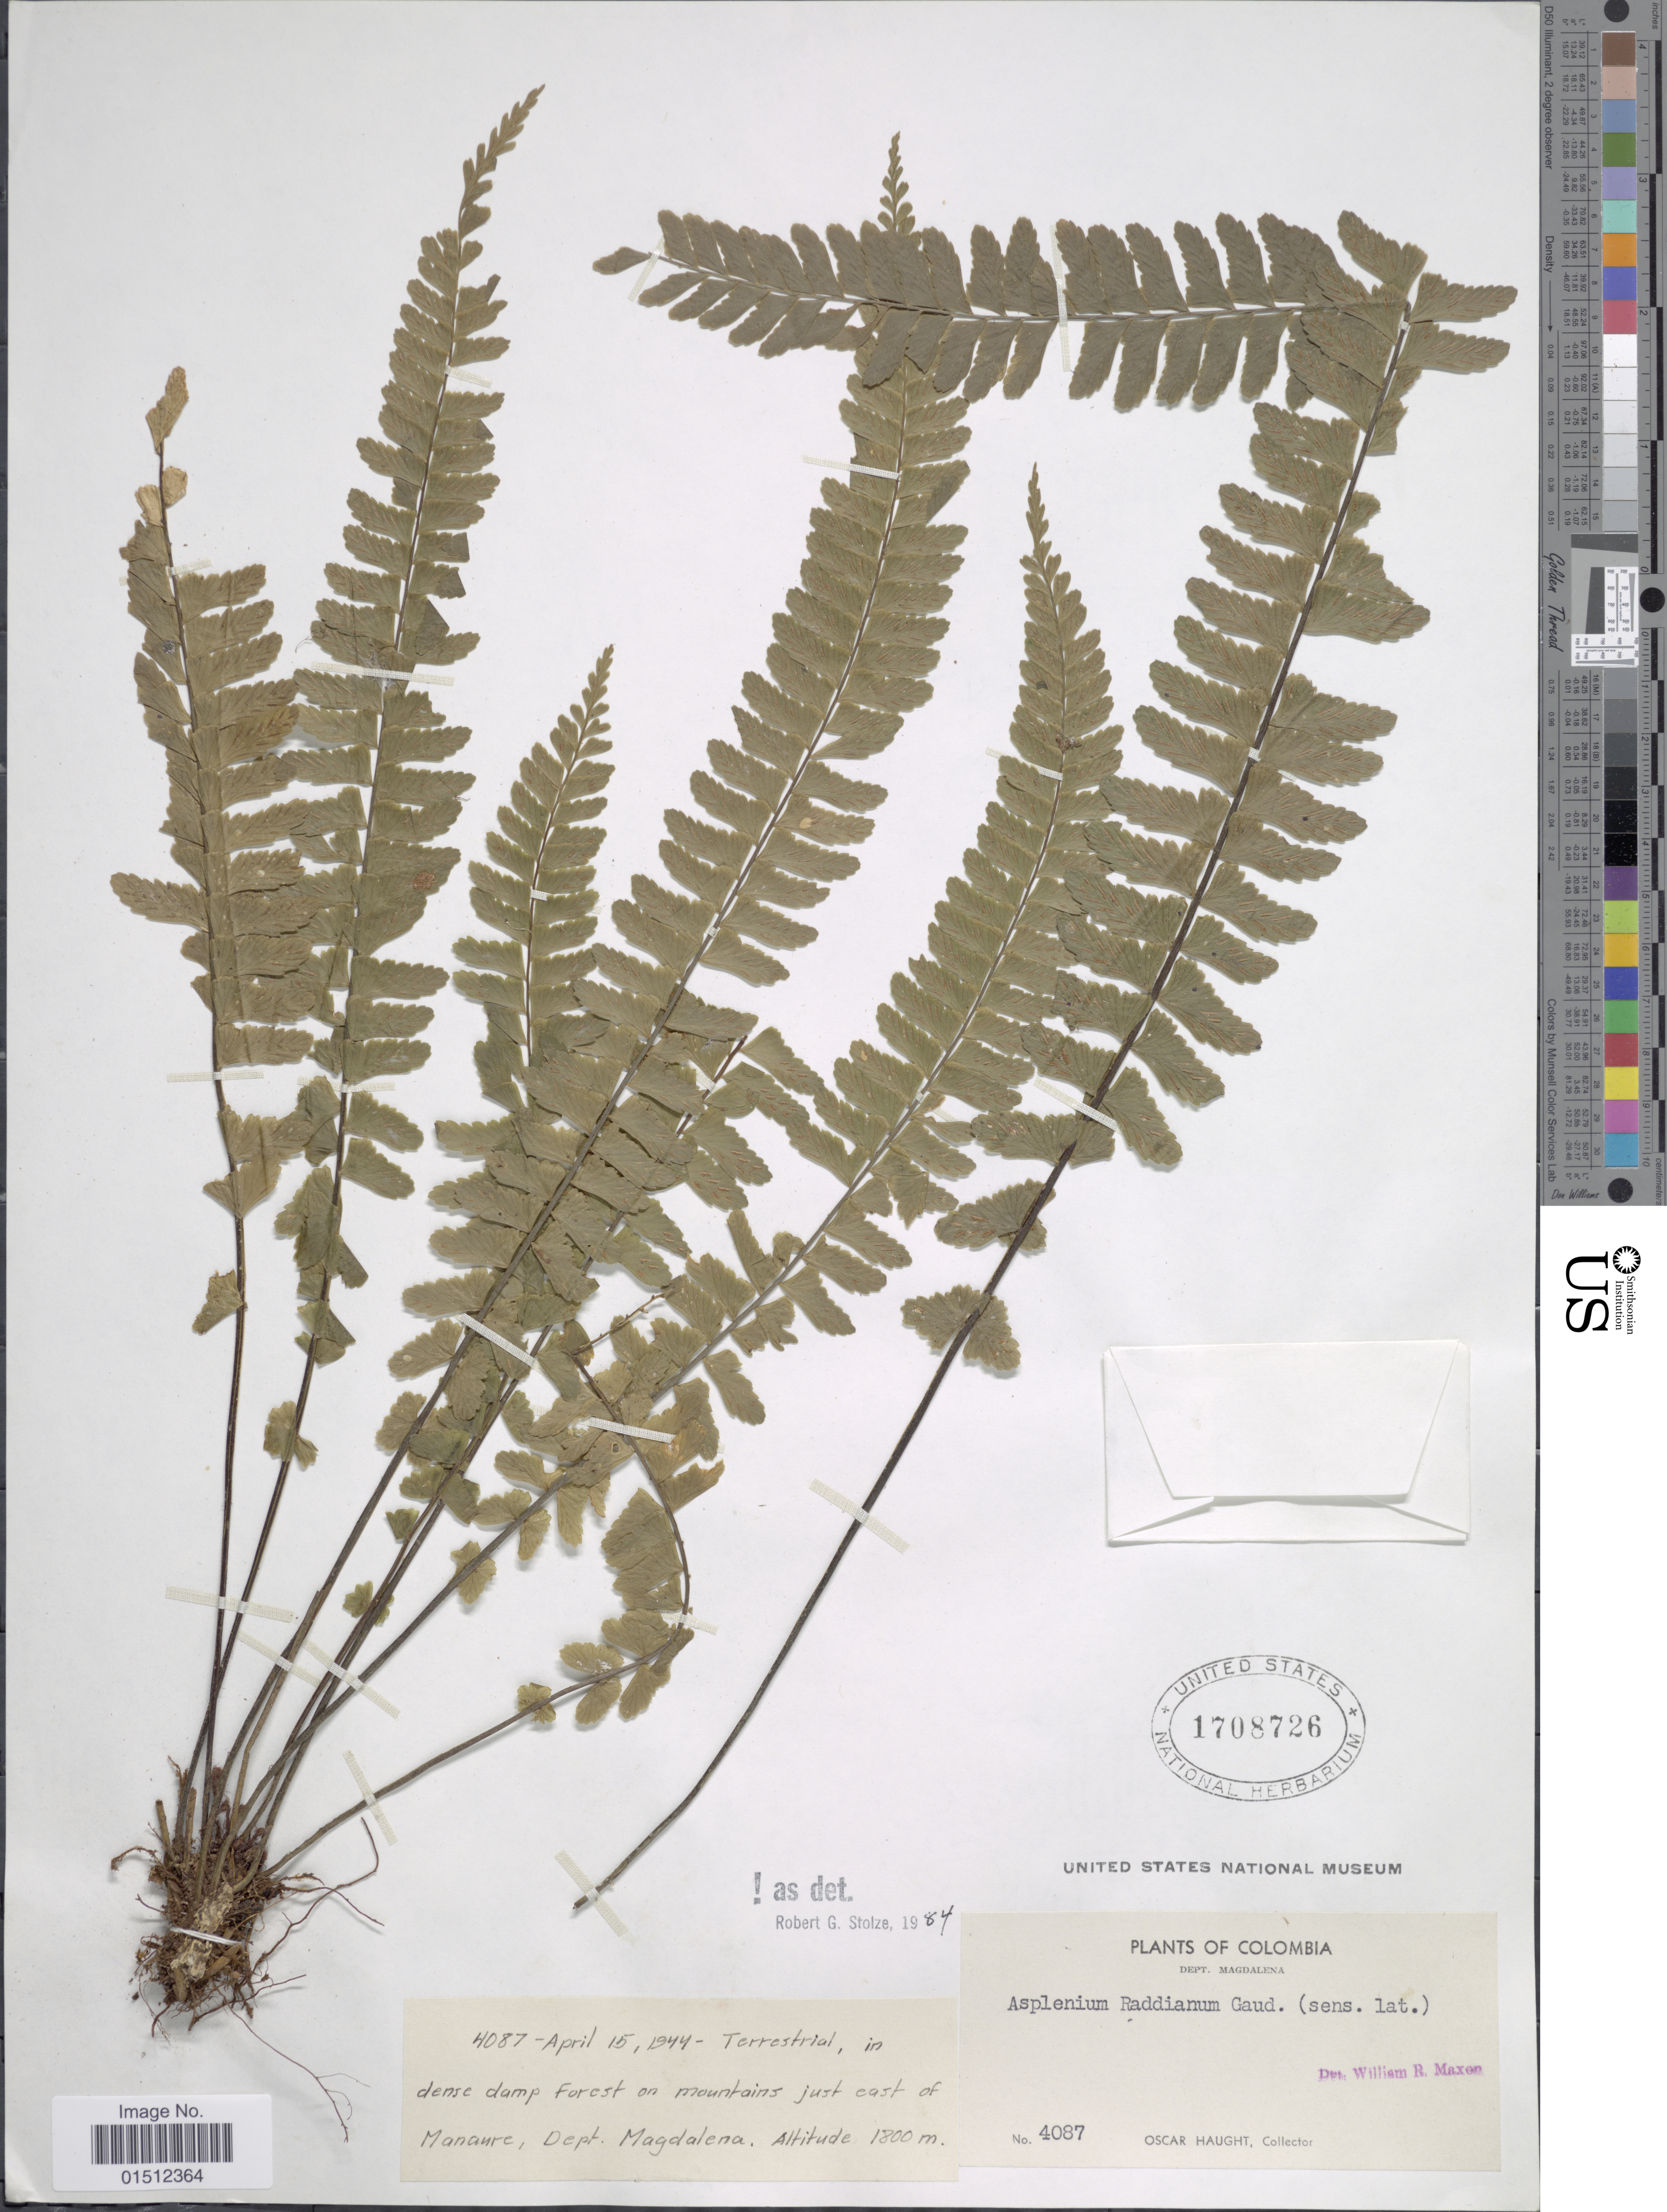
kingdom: Plantae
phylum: Tracheophyta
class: Polypodiopsida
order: Polypodiales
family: Aspleniaceae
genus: Asplenium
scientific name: Asplenium raddianum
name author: Gaudich.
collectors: O. L. Haught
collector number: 4087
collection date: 1944-04-15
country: Colombia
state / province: Magdalena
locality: Colombia, Terrestrial, in dense damp Forest on mountains just east of Manaure, Dept. Magdalena.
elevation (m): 1800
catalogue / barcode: US 1708726